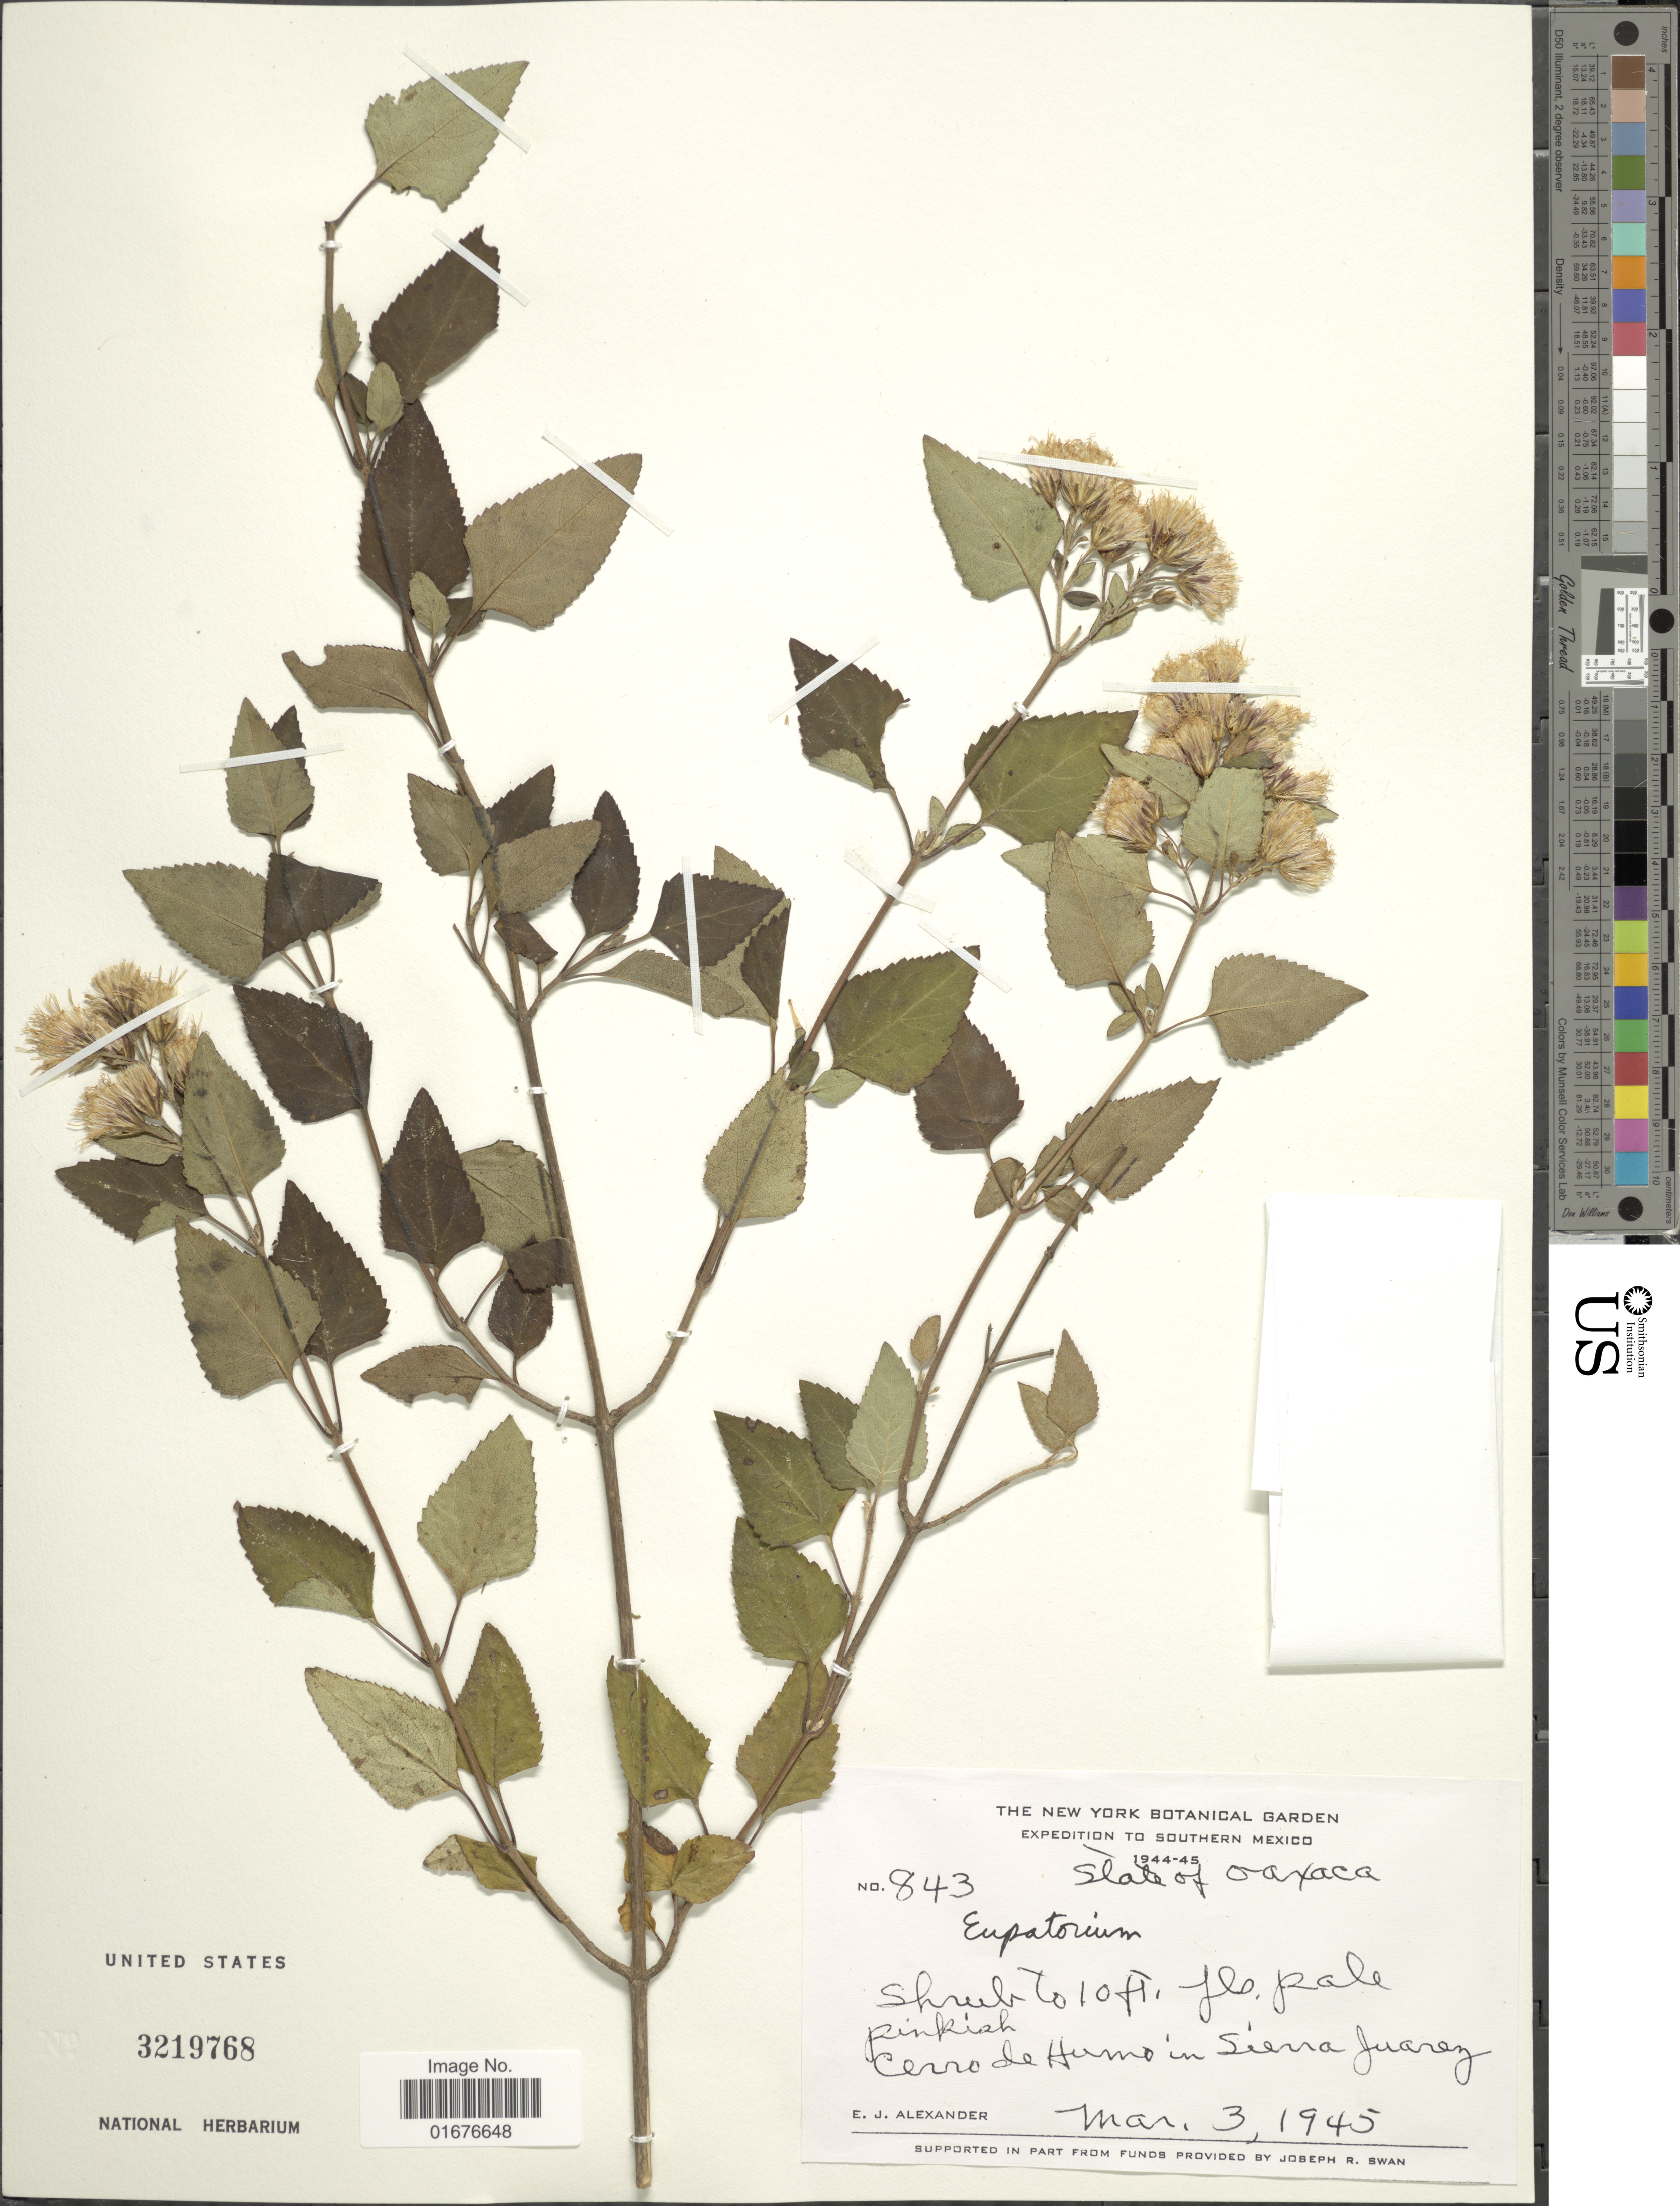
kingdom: Plantae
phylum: Tracheophyta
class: Magnoliopsida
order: Asterales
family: Asteraceae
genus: Ageratina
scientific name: Ageratina pringlei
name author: (B.L. Rob. & Greenm.) R.M. King & H. Rob.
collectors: E. J. Alexander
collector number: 843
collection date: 1945-03-03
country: Mexico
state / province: Oaxaca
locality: Southern Mexico, Cerro de Humo in Sierra Juarez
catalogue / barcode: US 3219768